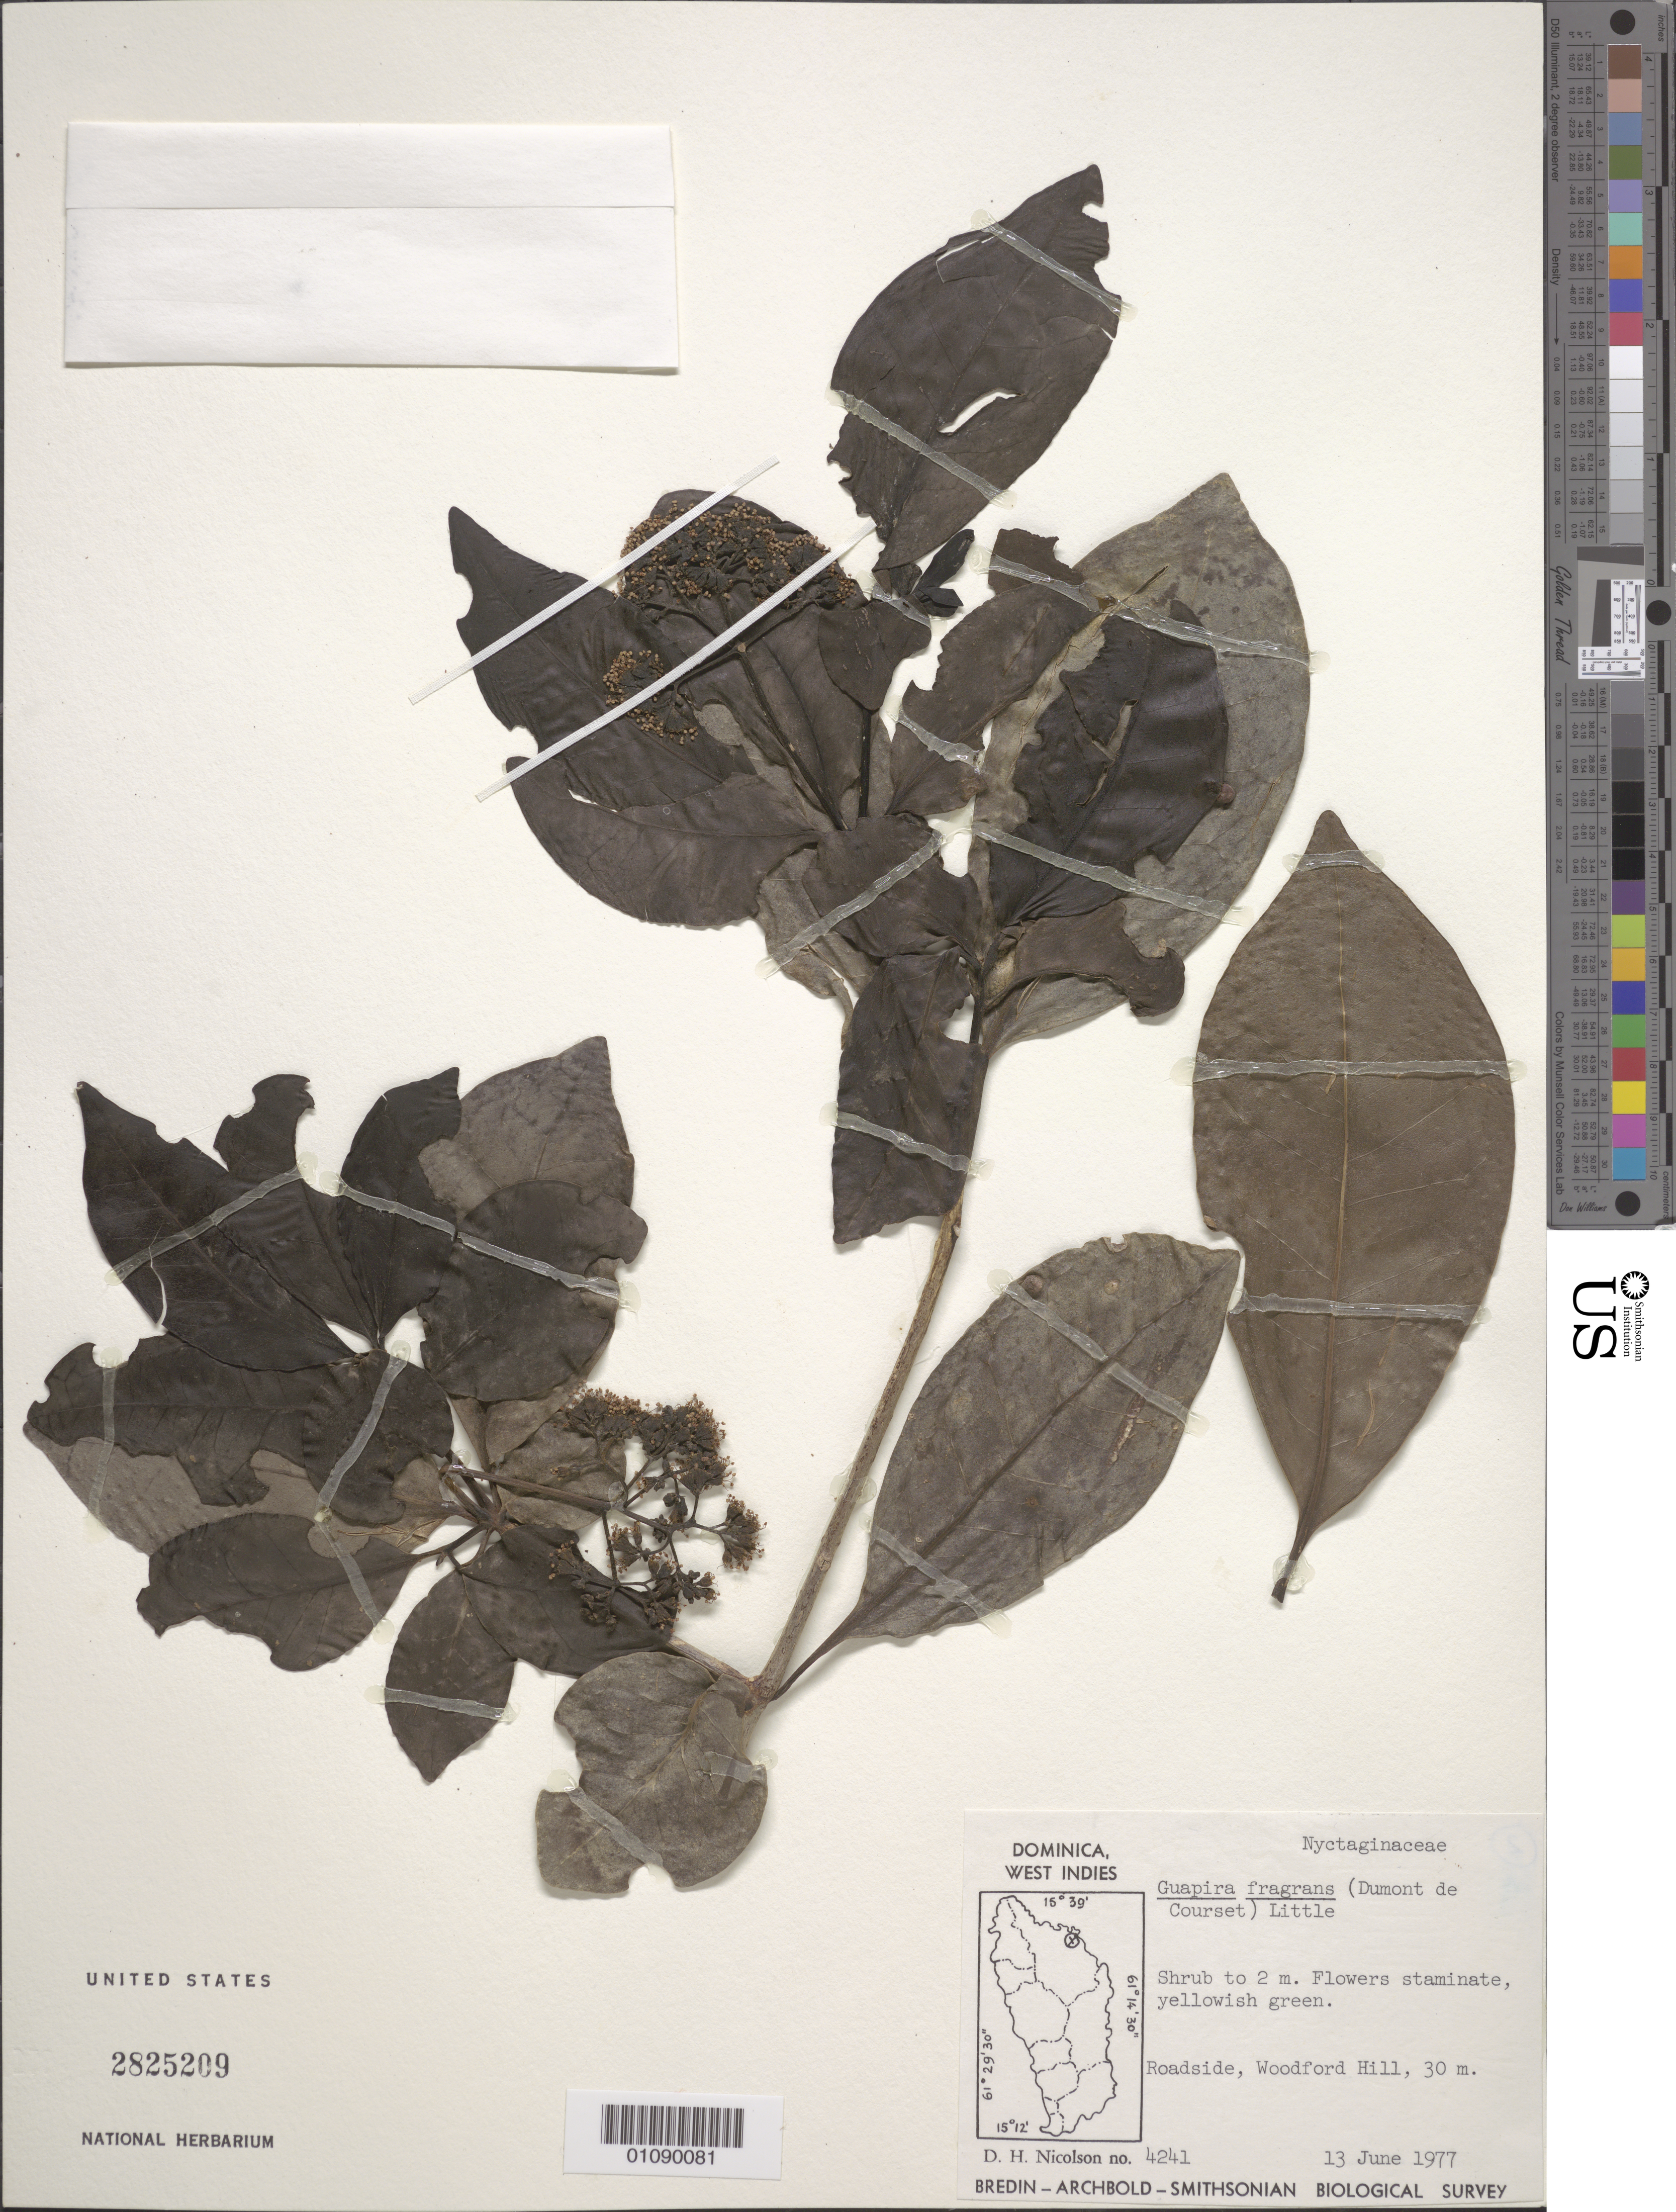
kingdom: Plantae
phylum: Tracheophyta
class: Magnoliopsida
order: Caryophyllales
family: Nyctaginaceae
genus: Guapira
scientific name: Guapira fragrans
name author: (Dum. Cours.) Little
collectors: D. H. Nicolson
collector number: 4241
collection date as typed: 13 Jun 1977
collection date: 1977-06-13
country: Dominica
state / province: St. Andrew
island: Dominica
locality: Woodford Hill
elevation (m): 30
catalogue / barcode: US 2825209